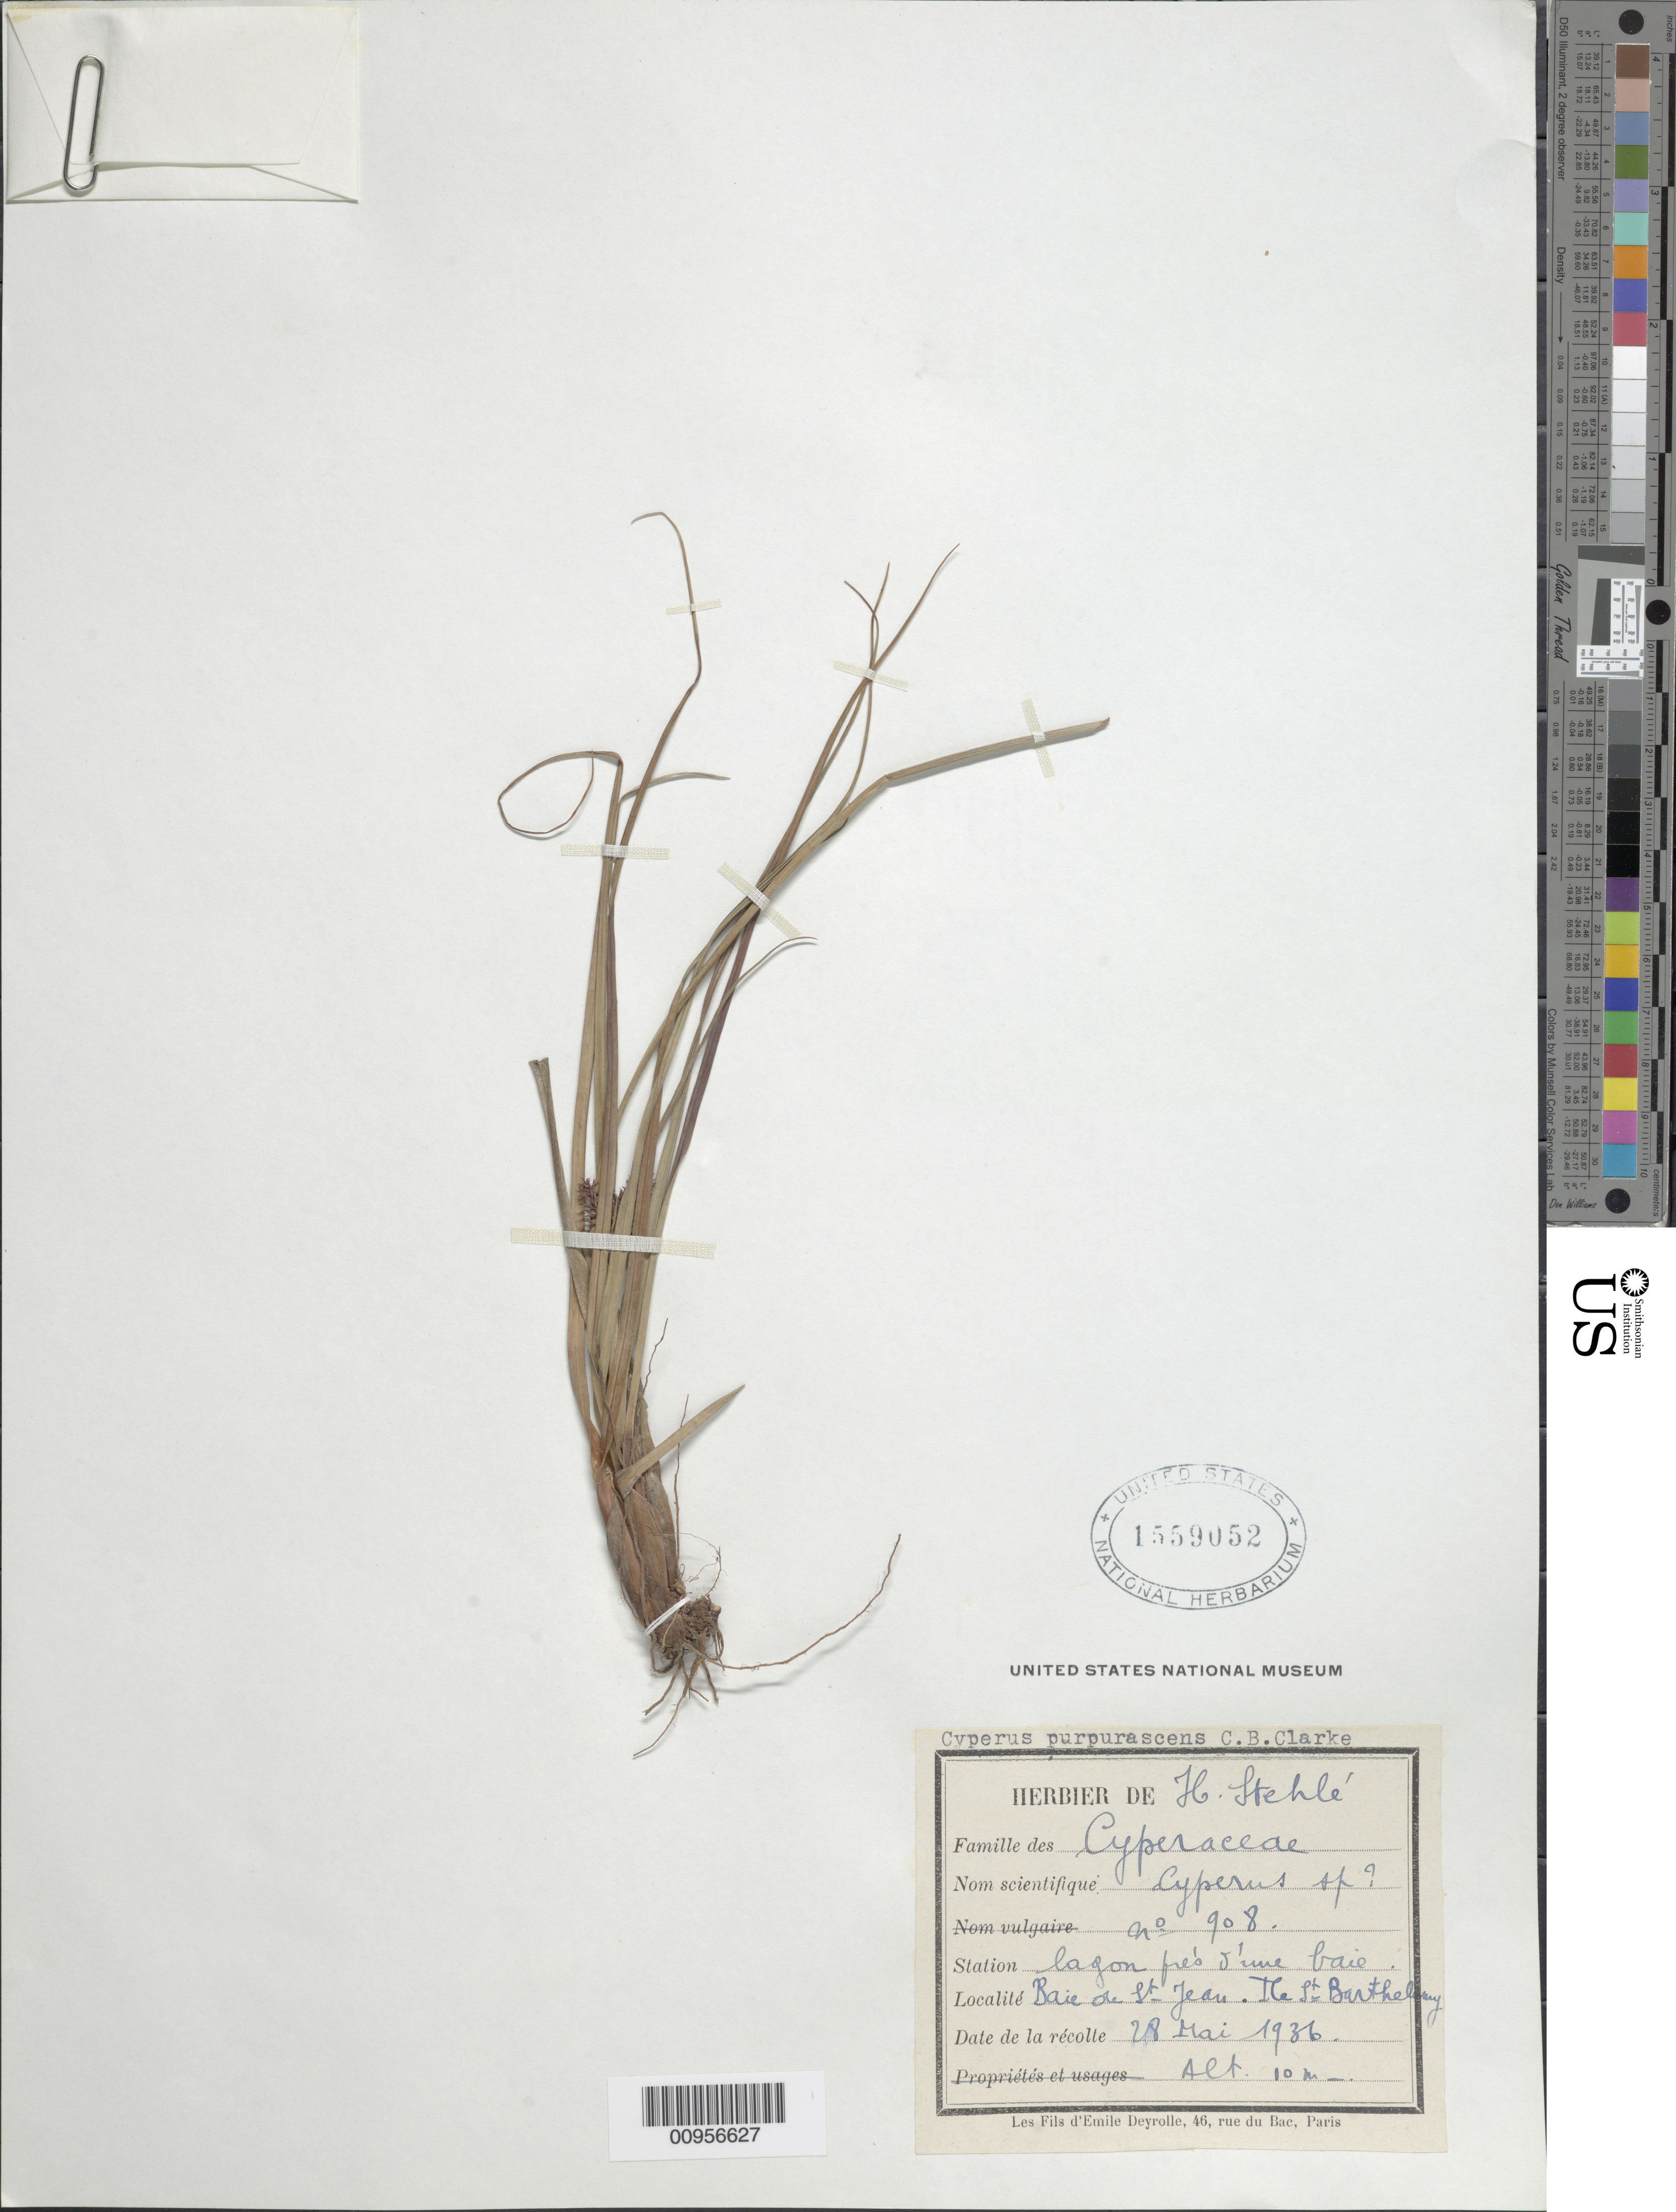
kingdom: Plantae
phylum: Tracheophyta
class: Liliopsida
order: Poales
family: Cyperaceae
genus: Cyperus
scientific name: Cyperus planifolius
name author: Rich.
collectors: H. Stehlé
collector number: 908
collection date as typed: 28 May 1936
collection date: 1936-05-28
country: Saint Barthélemy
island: St. Barthélemy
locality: Baie de St. Jean, lagon prés "d'une" baie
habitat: Lagon prés "d'une" baie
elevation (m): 10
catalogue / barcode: US 1559052